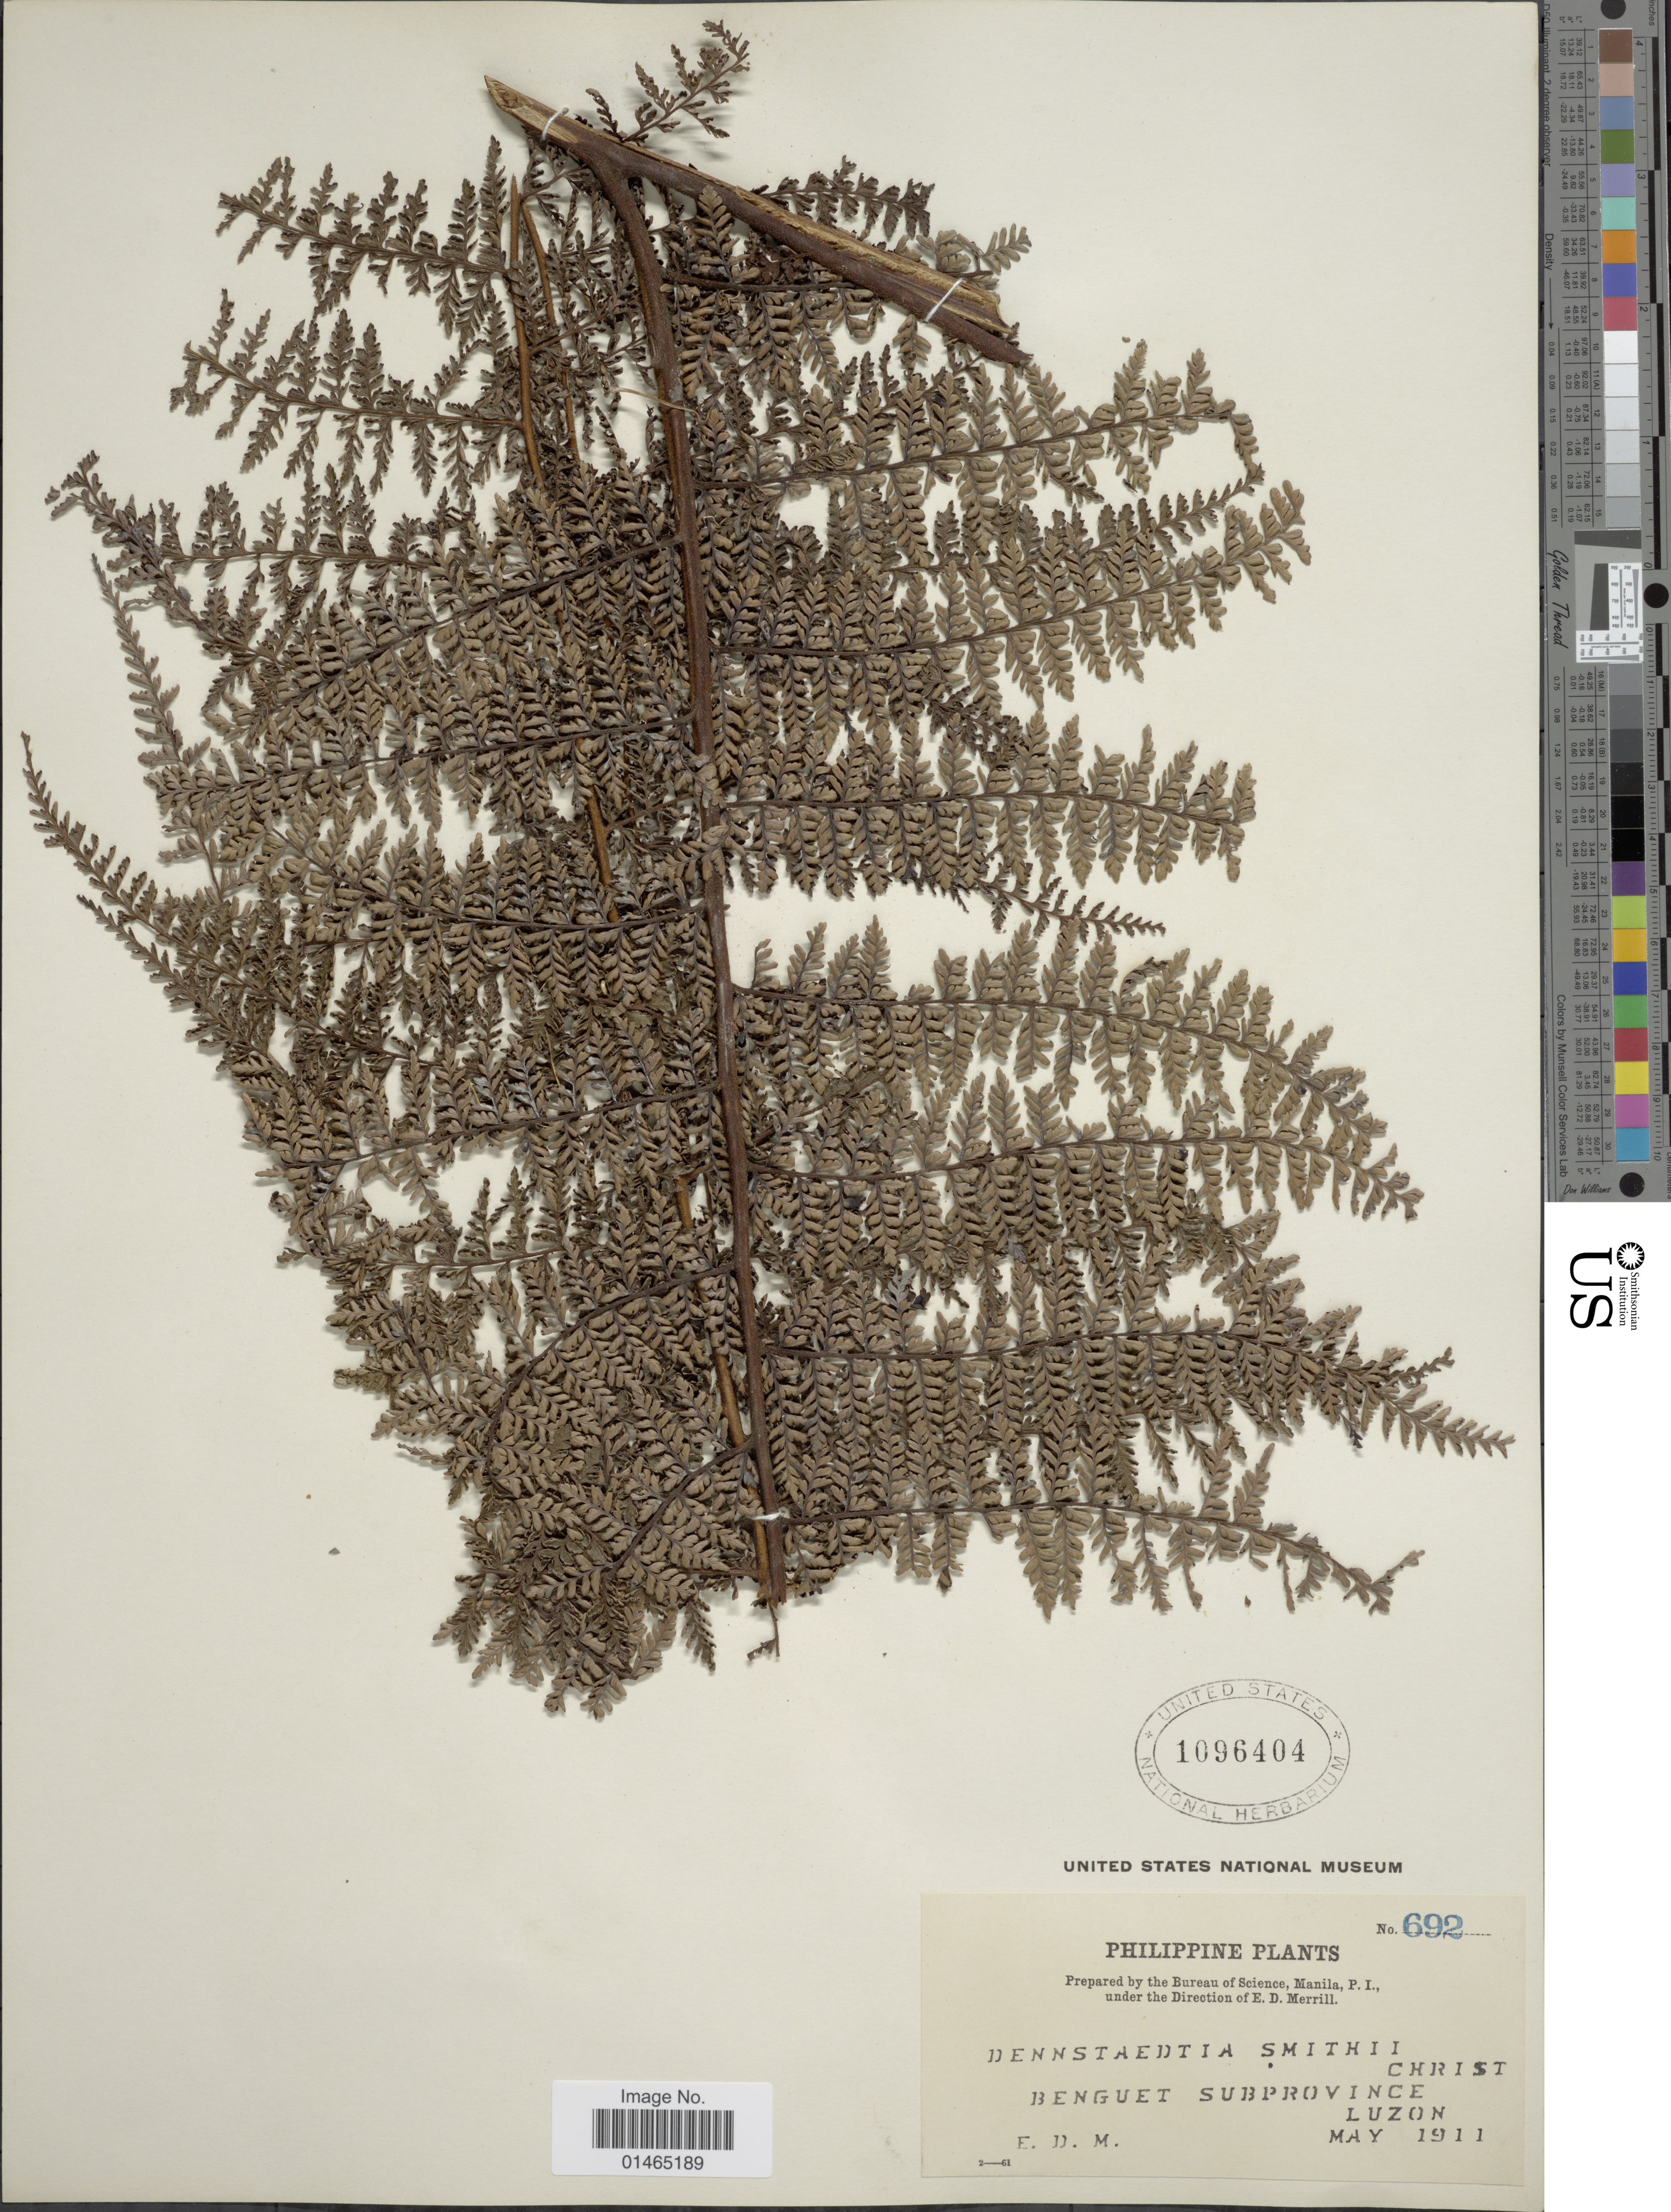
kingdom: Plantae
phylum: Tracheophyta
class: Polypodiopsida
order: Polypodiales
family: Dennstaedtiaceae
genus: Dennstaedtia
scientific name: Dennstaedtia smithii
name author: (Hook.) T. Moore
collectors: E. D. Merrill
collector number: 692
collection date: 1911-05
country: Philippines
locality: Benguet Subprovince, Luzon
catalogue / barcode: US 1096404